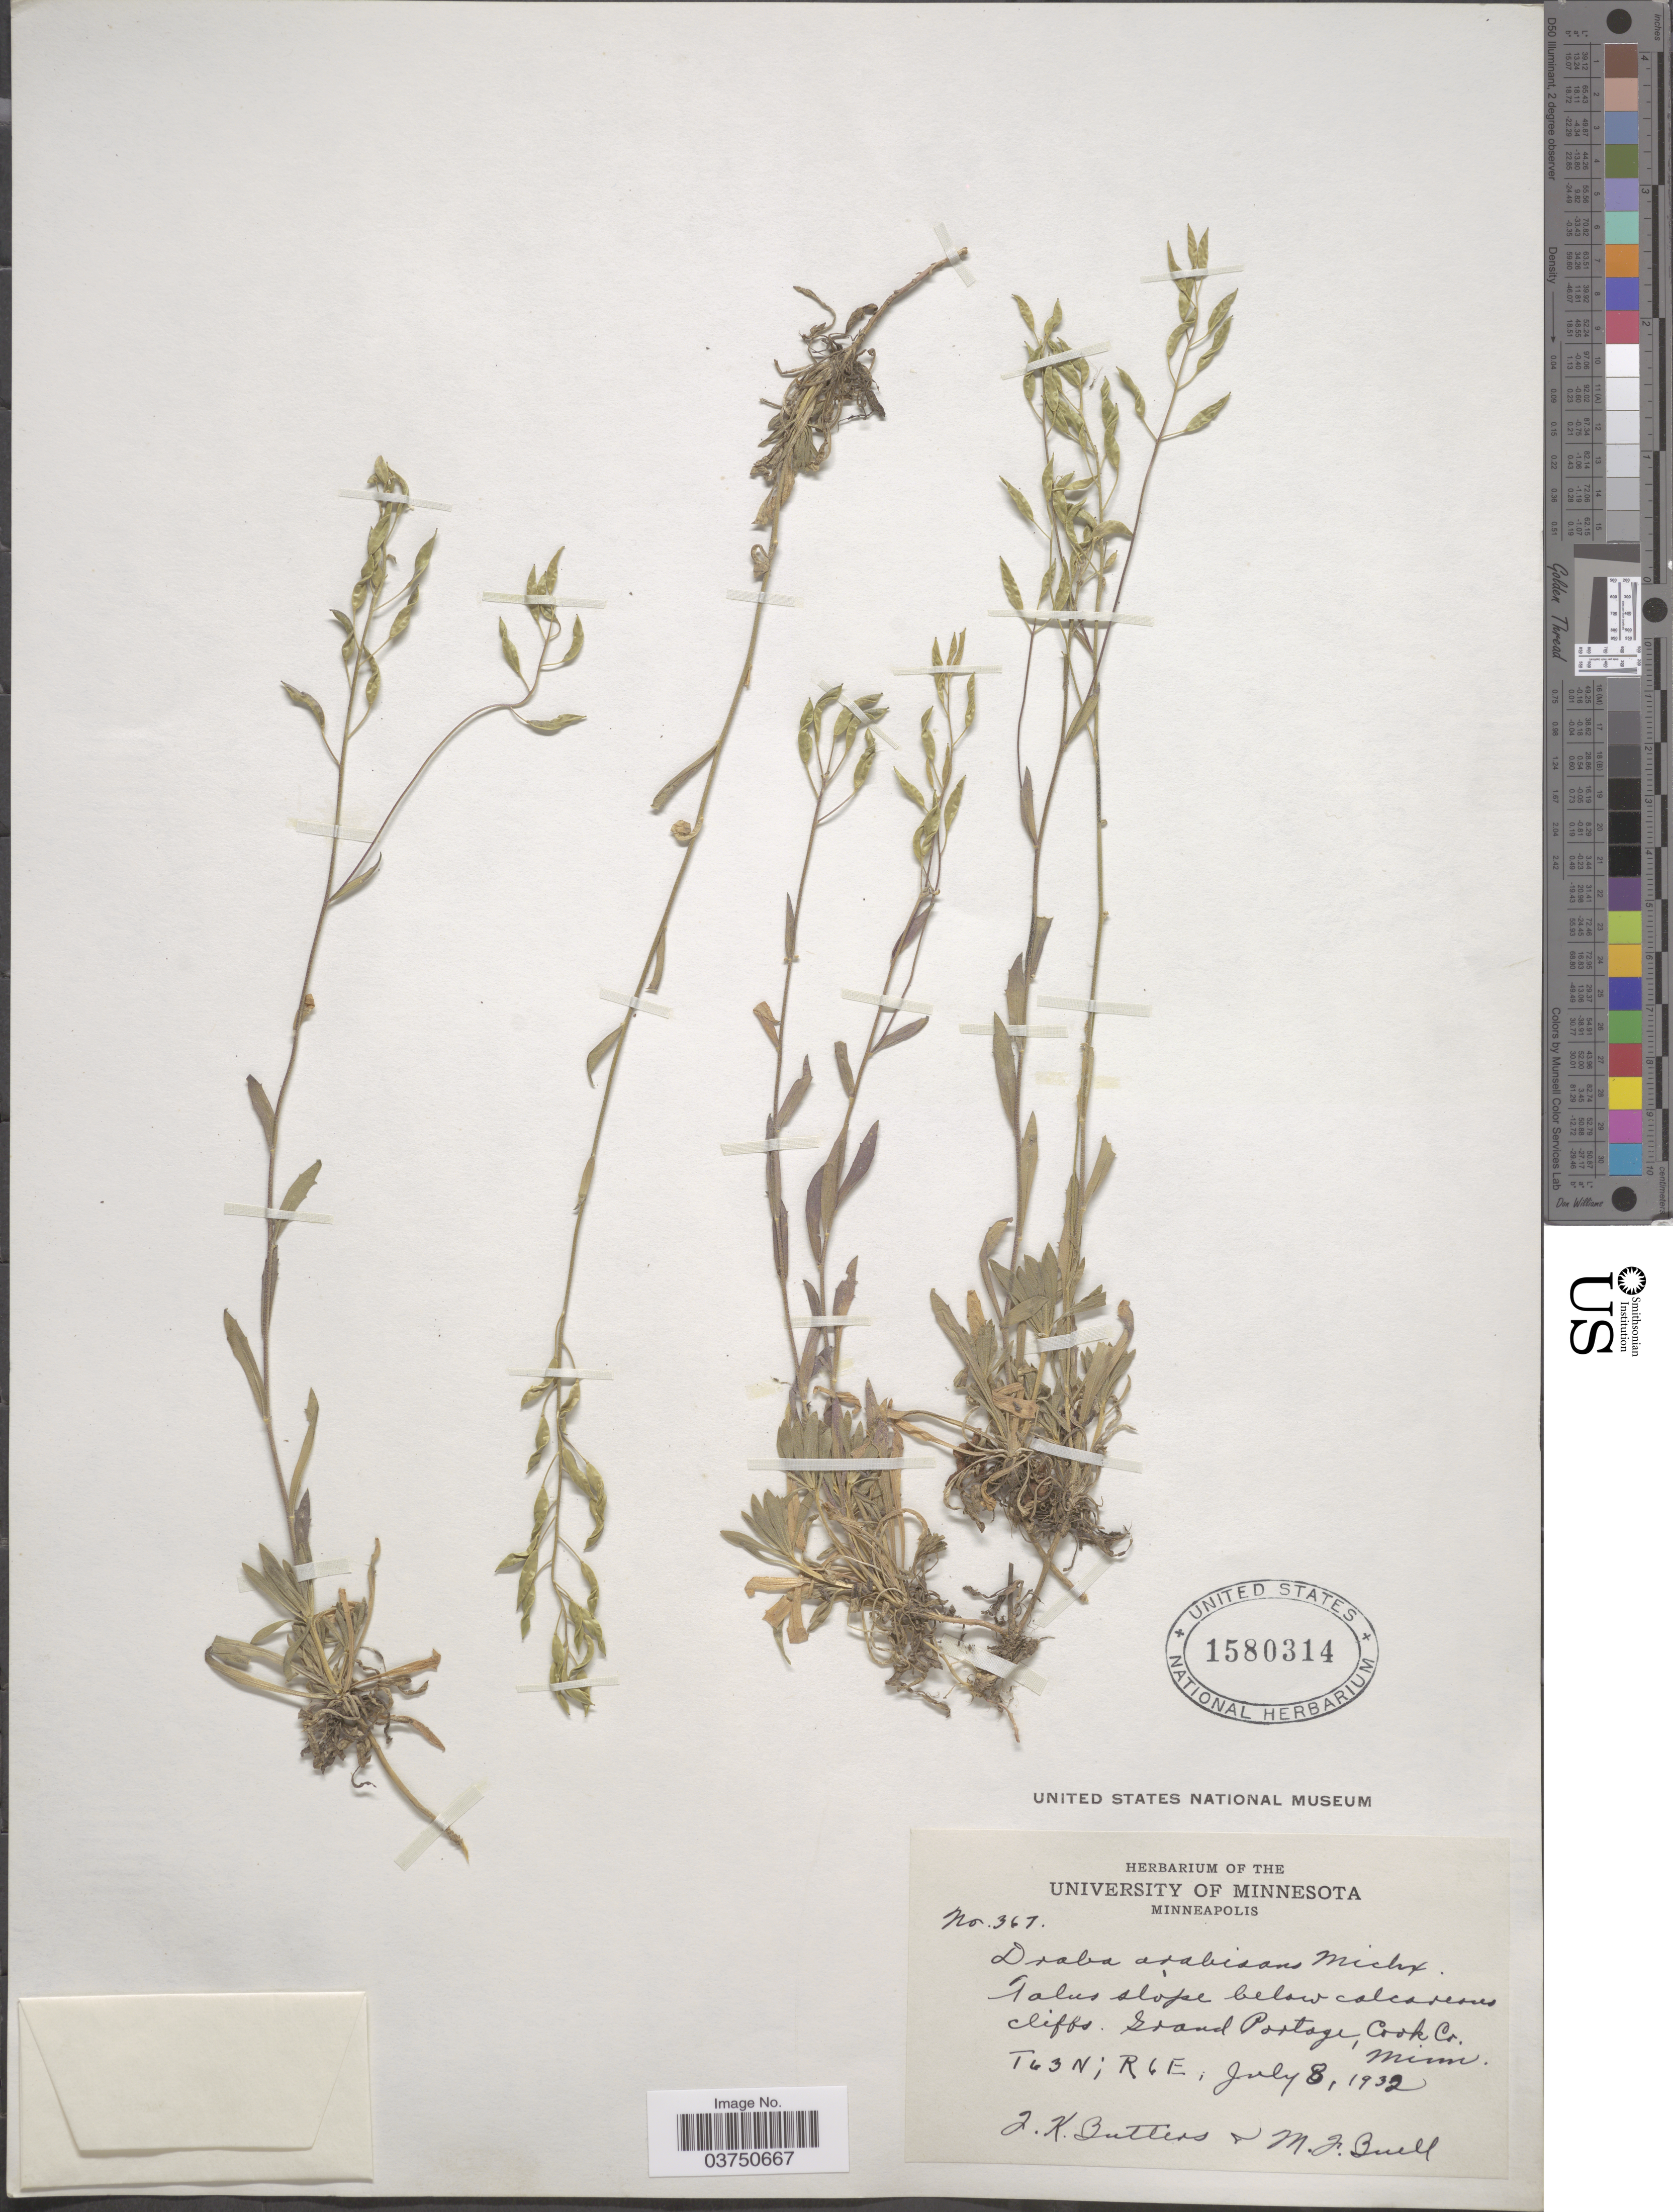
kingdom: Plantae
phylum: Tracheophyta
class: Magnoliopsida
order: Brassicales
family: Brassicaceae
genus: Draba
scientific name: Draba arabisans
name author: Michx.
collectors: J. Butters & M. Buell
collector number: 367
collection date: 1932-07-08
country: United States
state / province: Minnesota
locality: Grand Portage, Cook Co. T63N; R6E.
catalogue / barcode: US 1580314